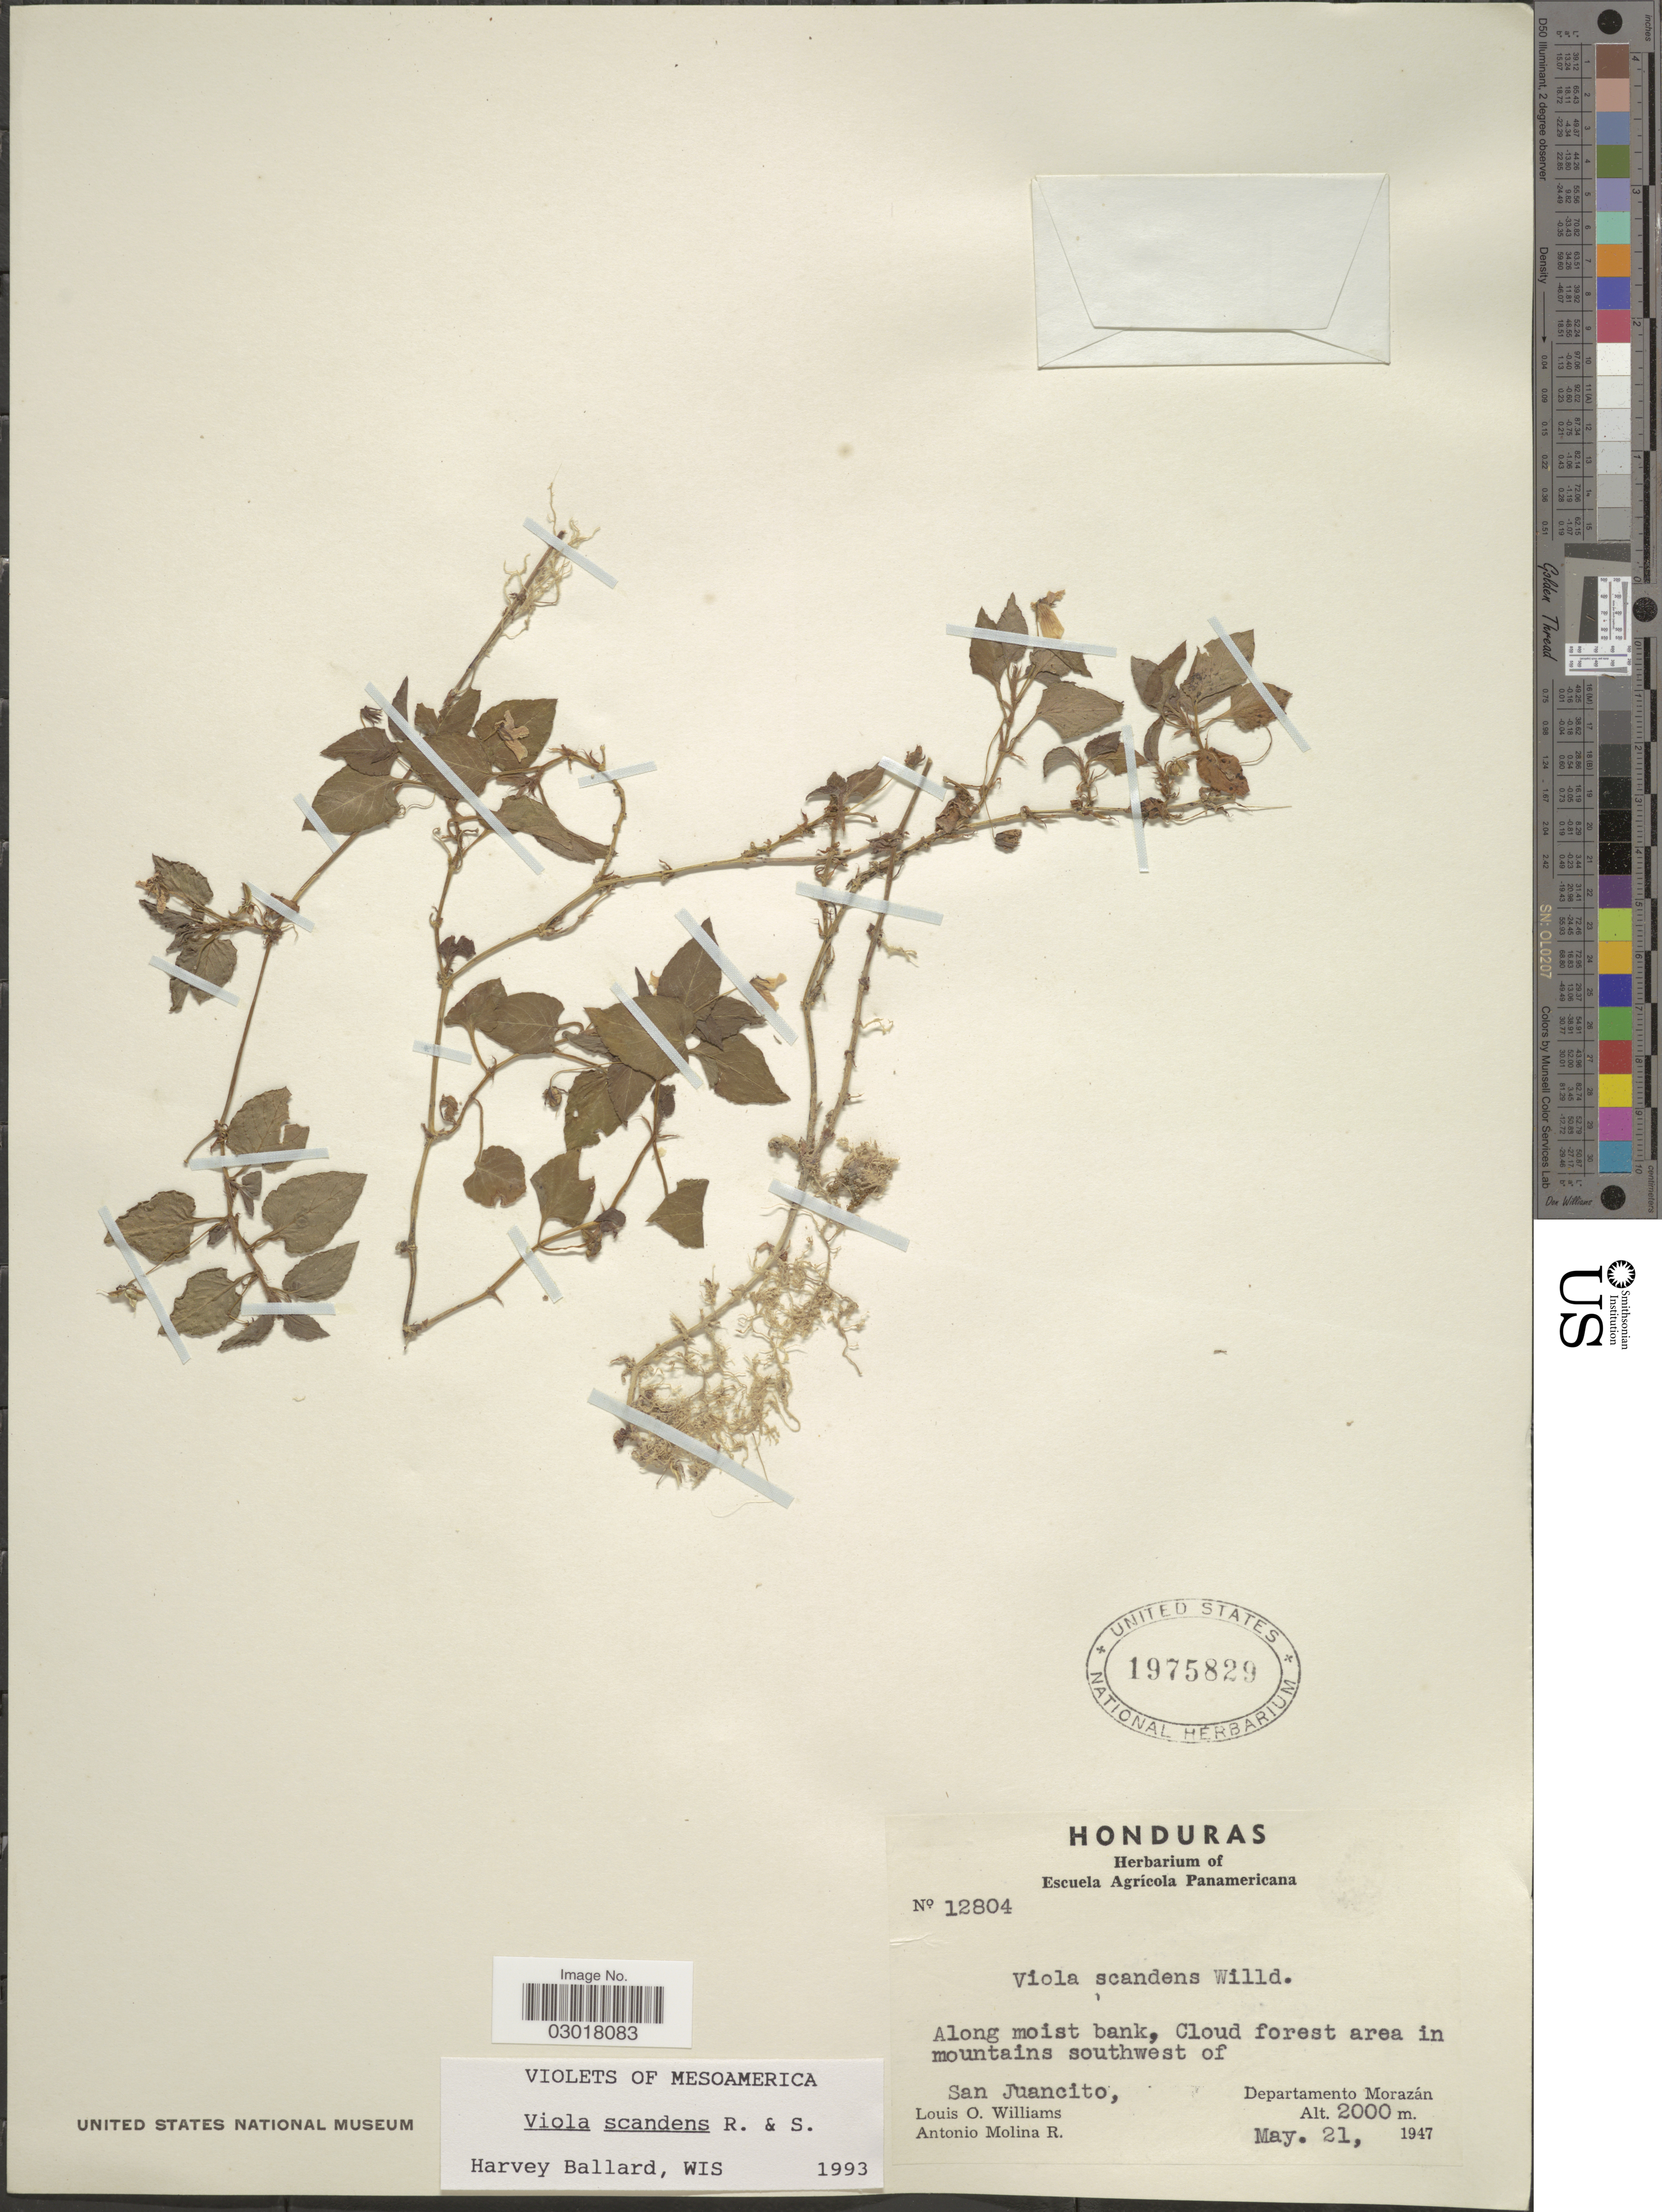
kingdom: Plantae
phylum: Tracheophyta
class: Magnoliopsida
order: Malpighiales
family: Violaceae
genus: Viola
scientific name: Viola scandens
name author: Humb. & Bonpl. ex Schult.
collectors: L. O. Williams & A. Molina R.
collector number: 12804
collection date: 1947-05-21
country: Honduras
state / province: Fco. Morazán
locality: Along moist bank, Cloud forest area in mountains southwest of San Juancito, Departamento Morazán.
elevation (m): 2000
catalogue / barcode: US 1975829